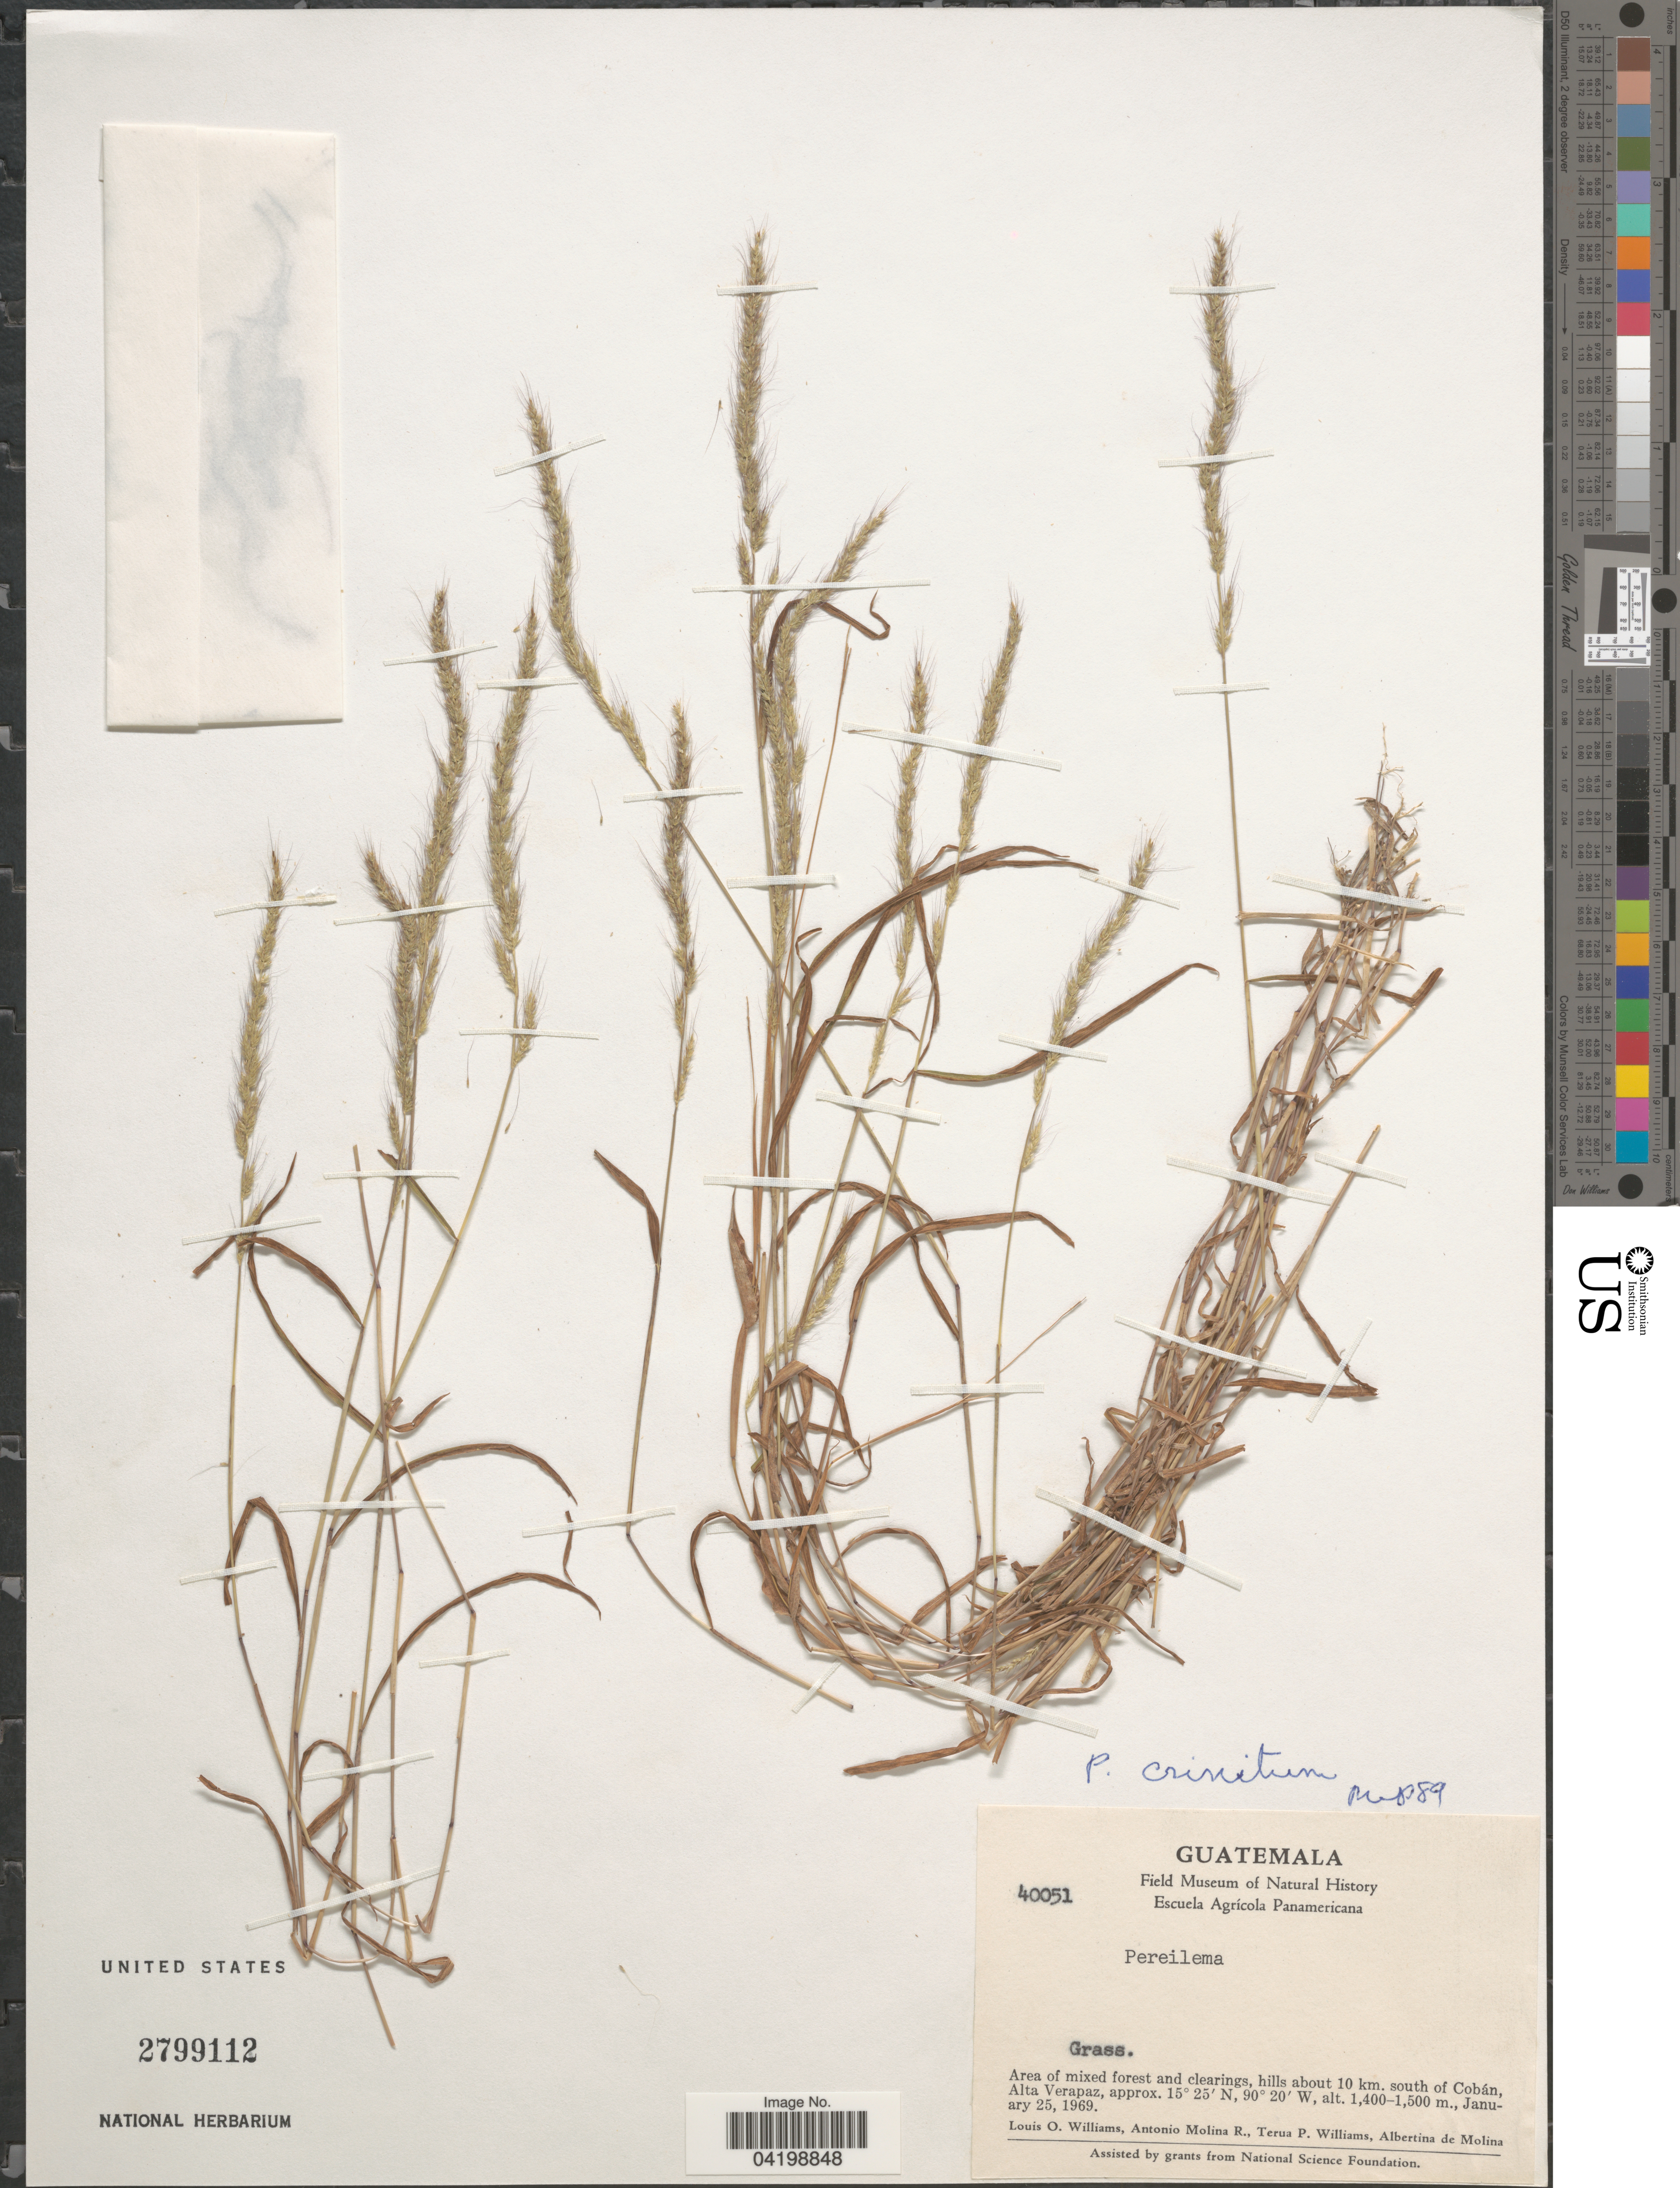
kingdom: Plantae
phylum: Tracheophyta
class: Liliopsida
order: Poales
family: Poaceae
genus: Muhlenbergia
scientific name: Muhlenbergia pereilema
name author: P.M. Peterson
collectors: L. O. Williams, A. Molina R., T. P. Williams & A. R. Molina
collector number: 40051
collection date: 1969-01-25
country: Guatemala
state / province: Alta Verapaz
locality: Area of mixed forest and clearings, hills about 10 km. south of Cobán.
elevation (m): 1400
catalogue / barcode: US 2799112